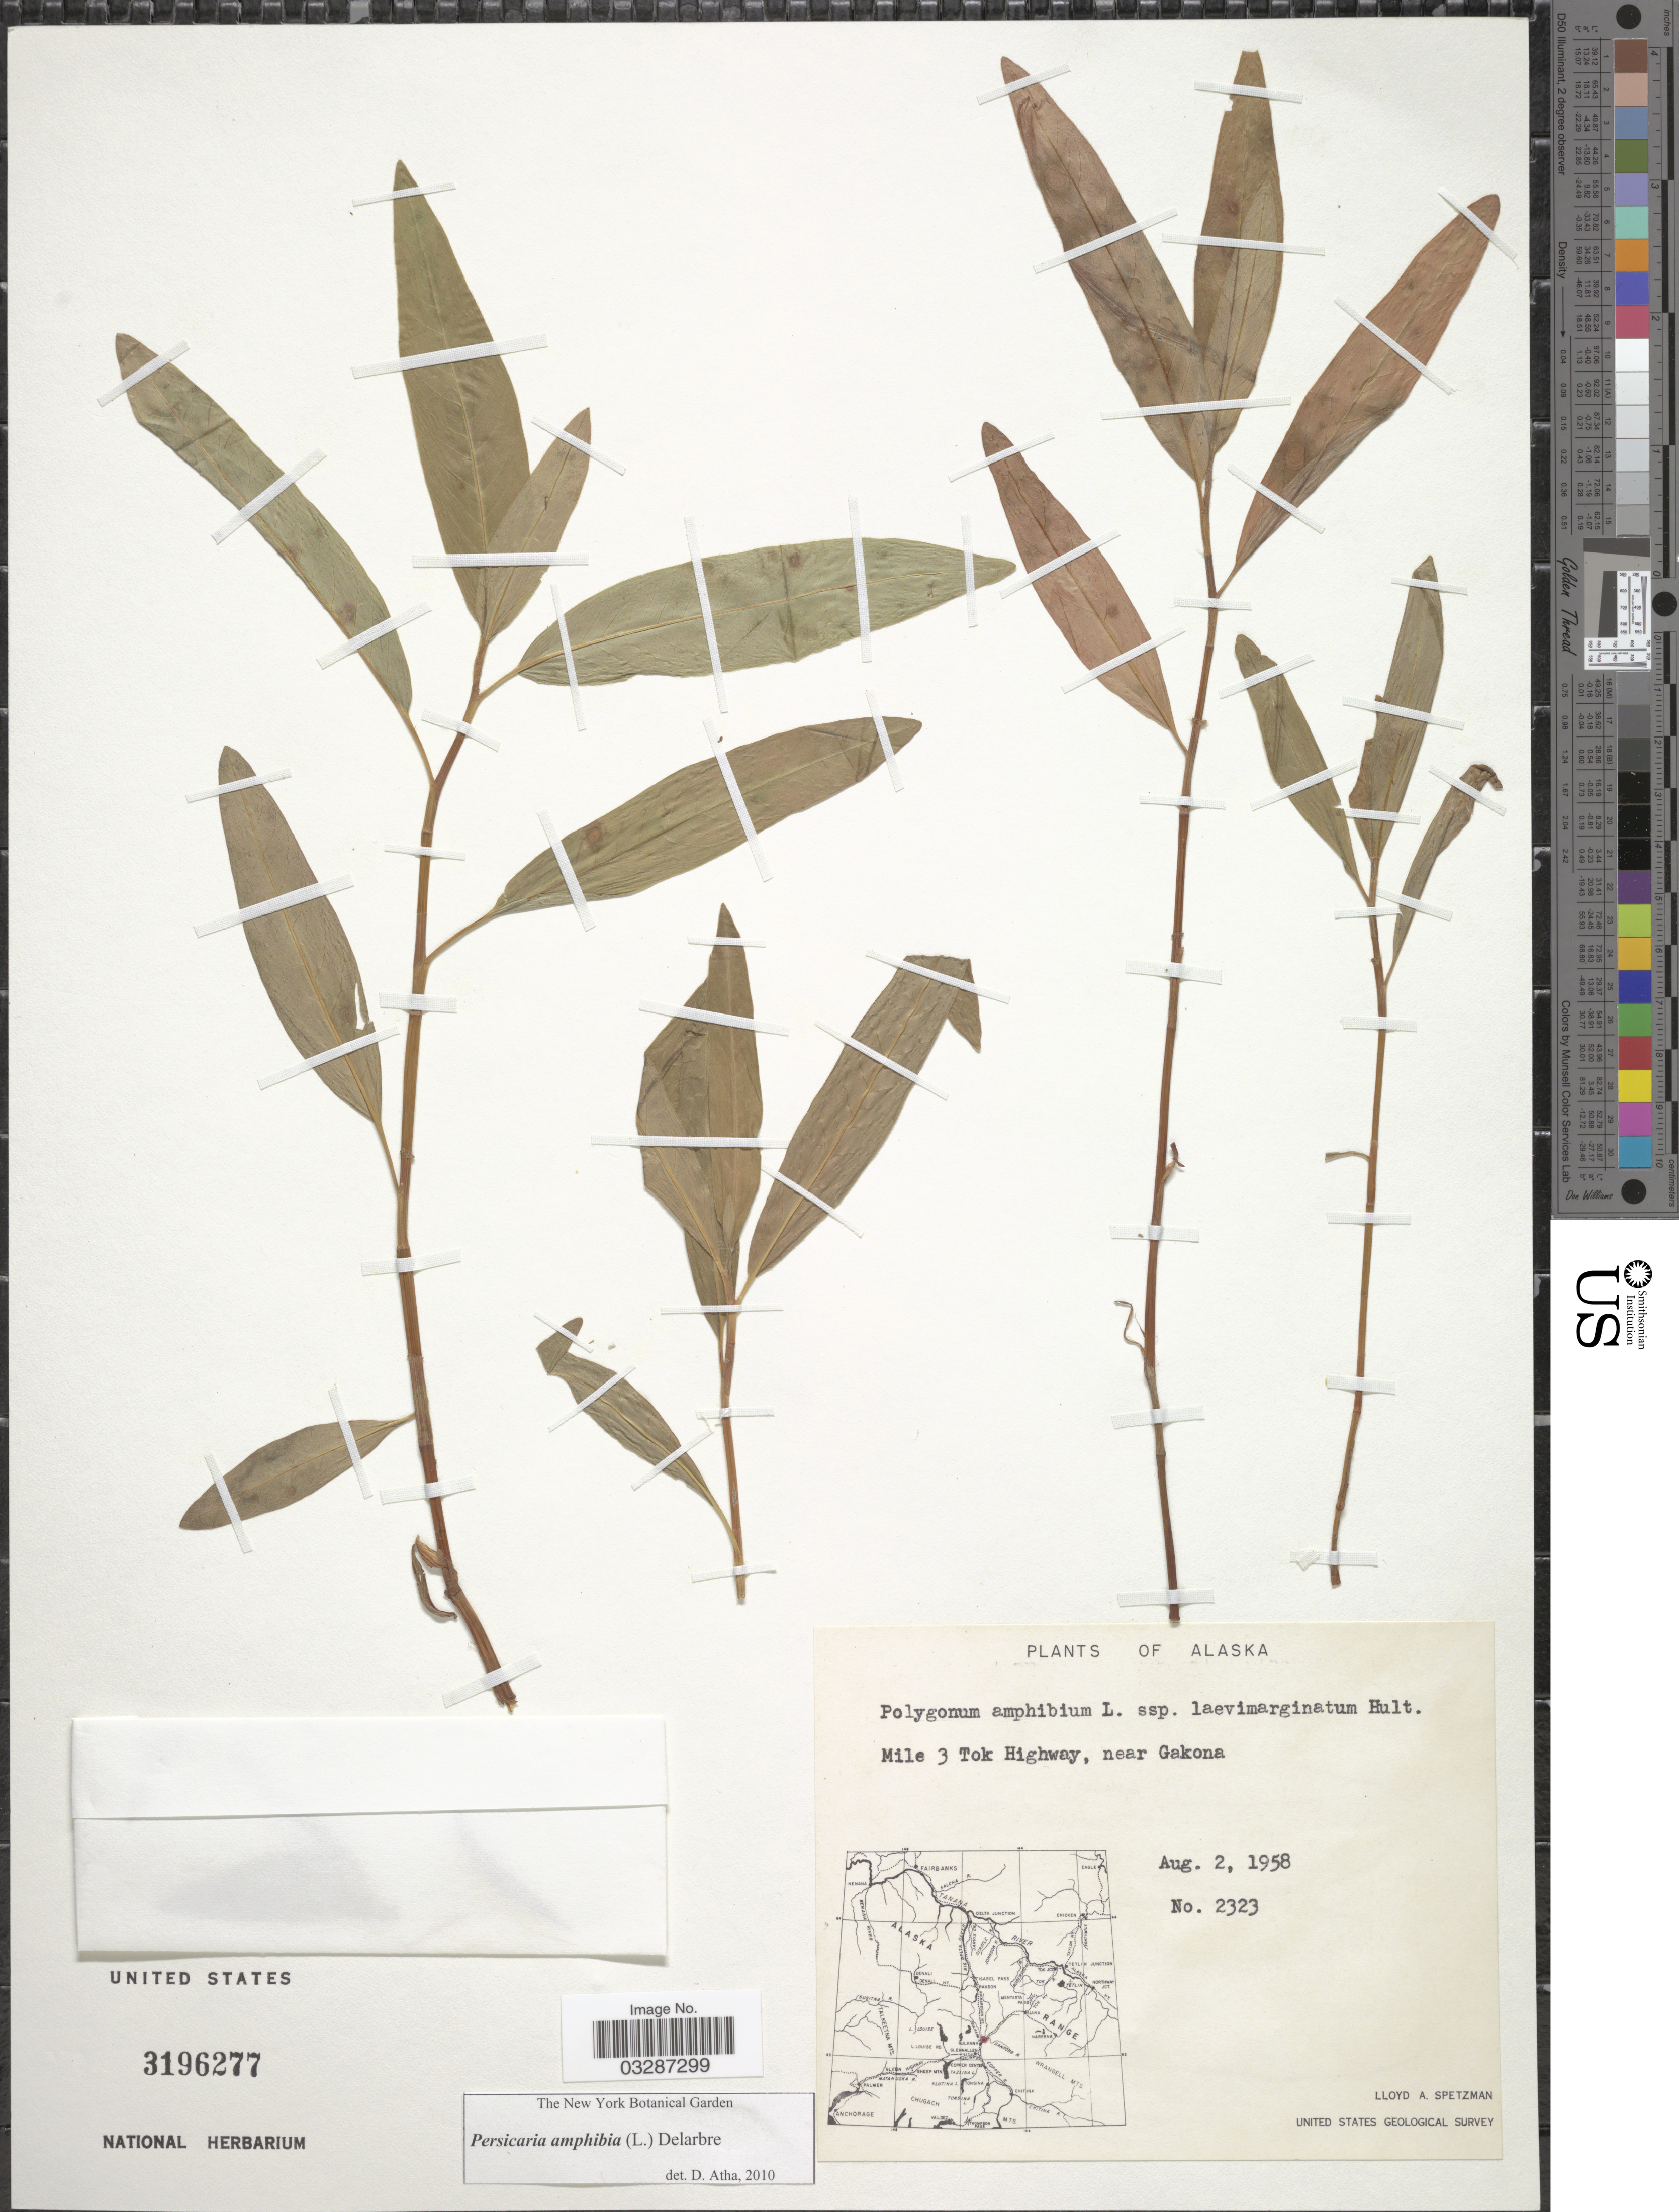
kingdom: Plantae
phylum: Tracheophyta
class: Magnoliopsida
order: Caryophyllales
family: Polygonaceae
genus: Persicaria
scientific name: Persicaria amphibia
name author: (L.) Delarbre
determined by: Atha, D. E.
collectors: L. Spetzman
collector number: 2323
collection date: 1958-08-02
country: United States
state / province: Alaska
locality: Mile 3 Tok Highway, near Gakona.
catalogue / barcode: US 3196277